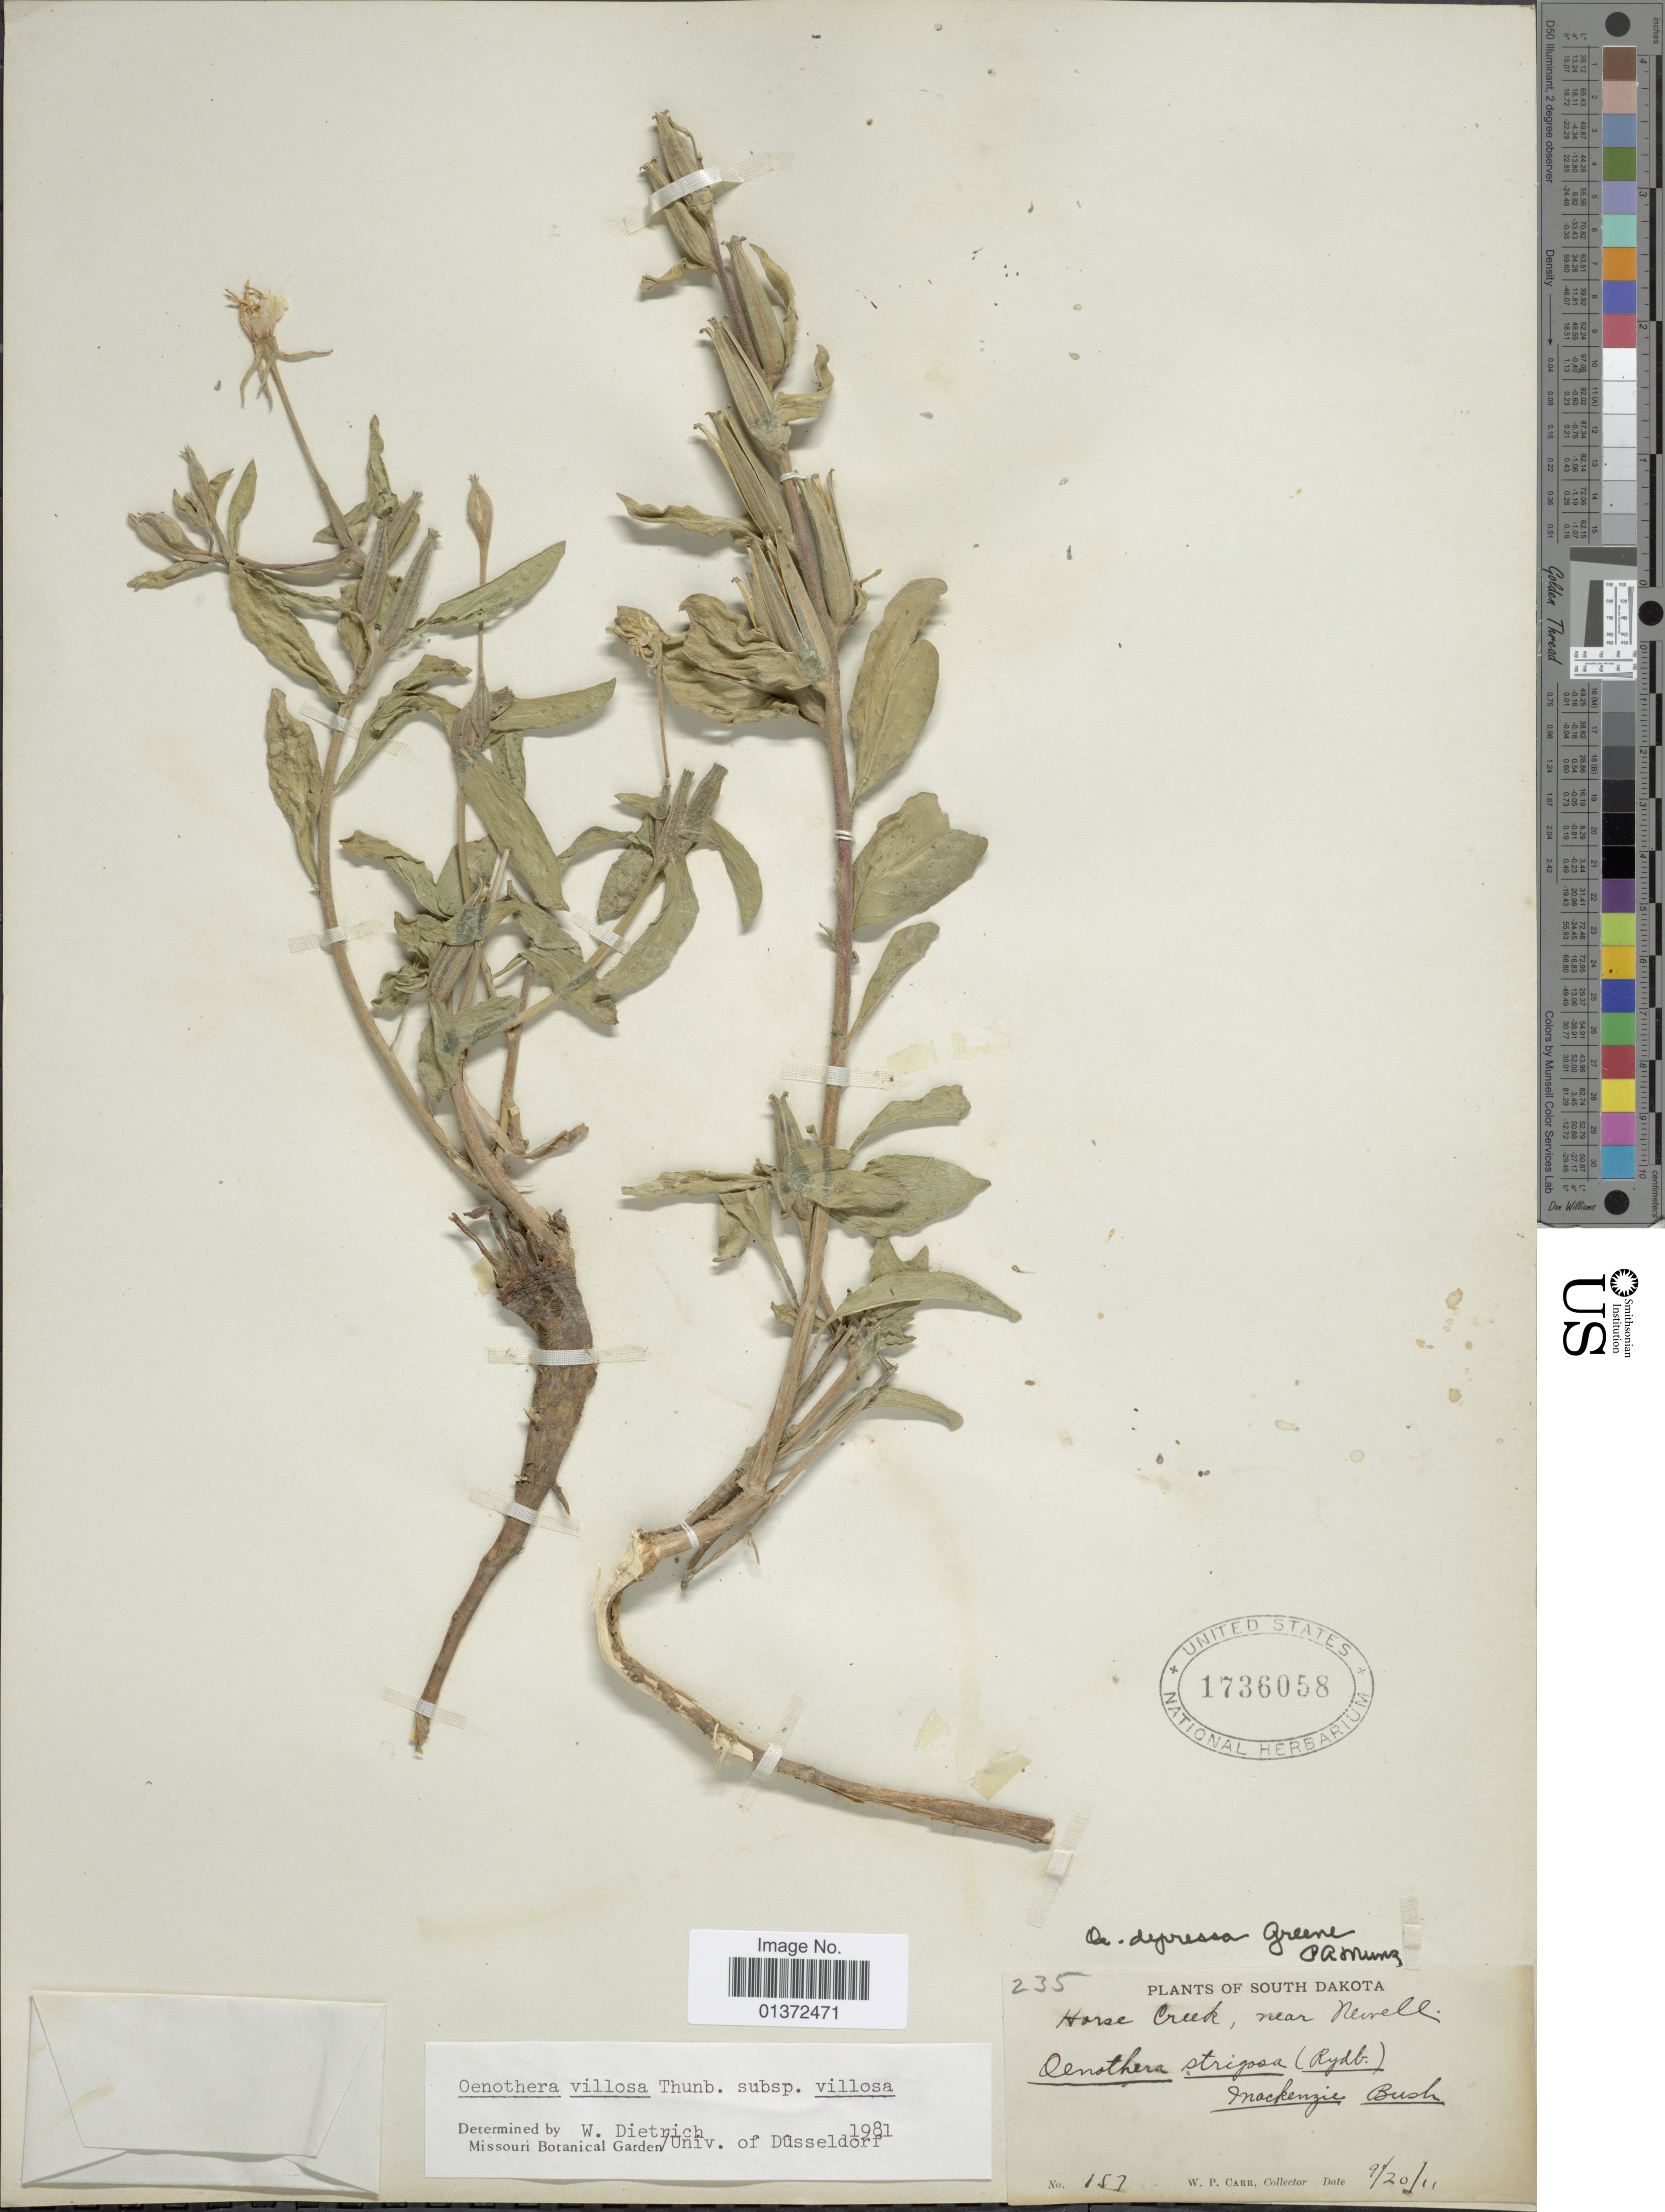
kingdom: Plantae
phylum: Tracheophyta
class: Magnoliopsida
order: Myrtales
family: Onagraceae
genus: Oenothera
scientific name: Oenothera villosa subsp. villosa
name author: Thunb.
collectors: W. Carr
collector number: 153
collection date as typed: Transcribed d/m/y: 20/9/11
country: United States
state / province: South Dakota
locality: Horse Creek, near Nevell, Mackenzie Bush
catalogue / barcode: US 1736058